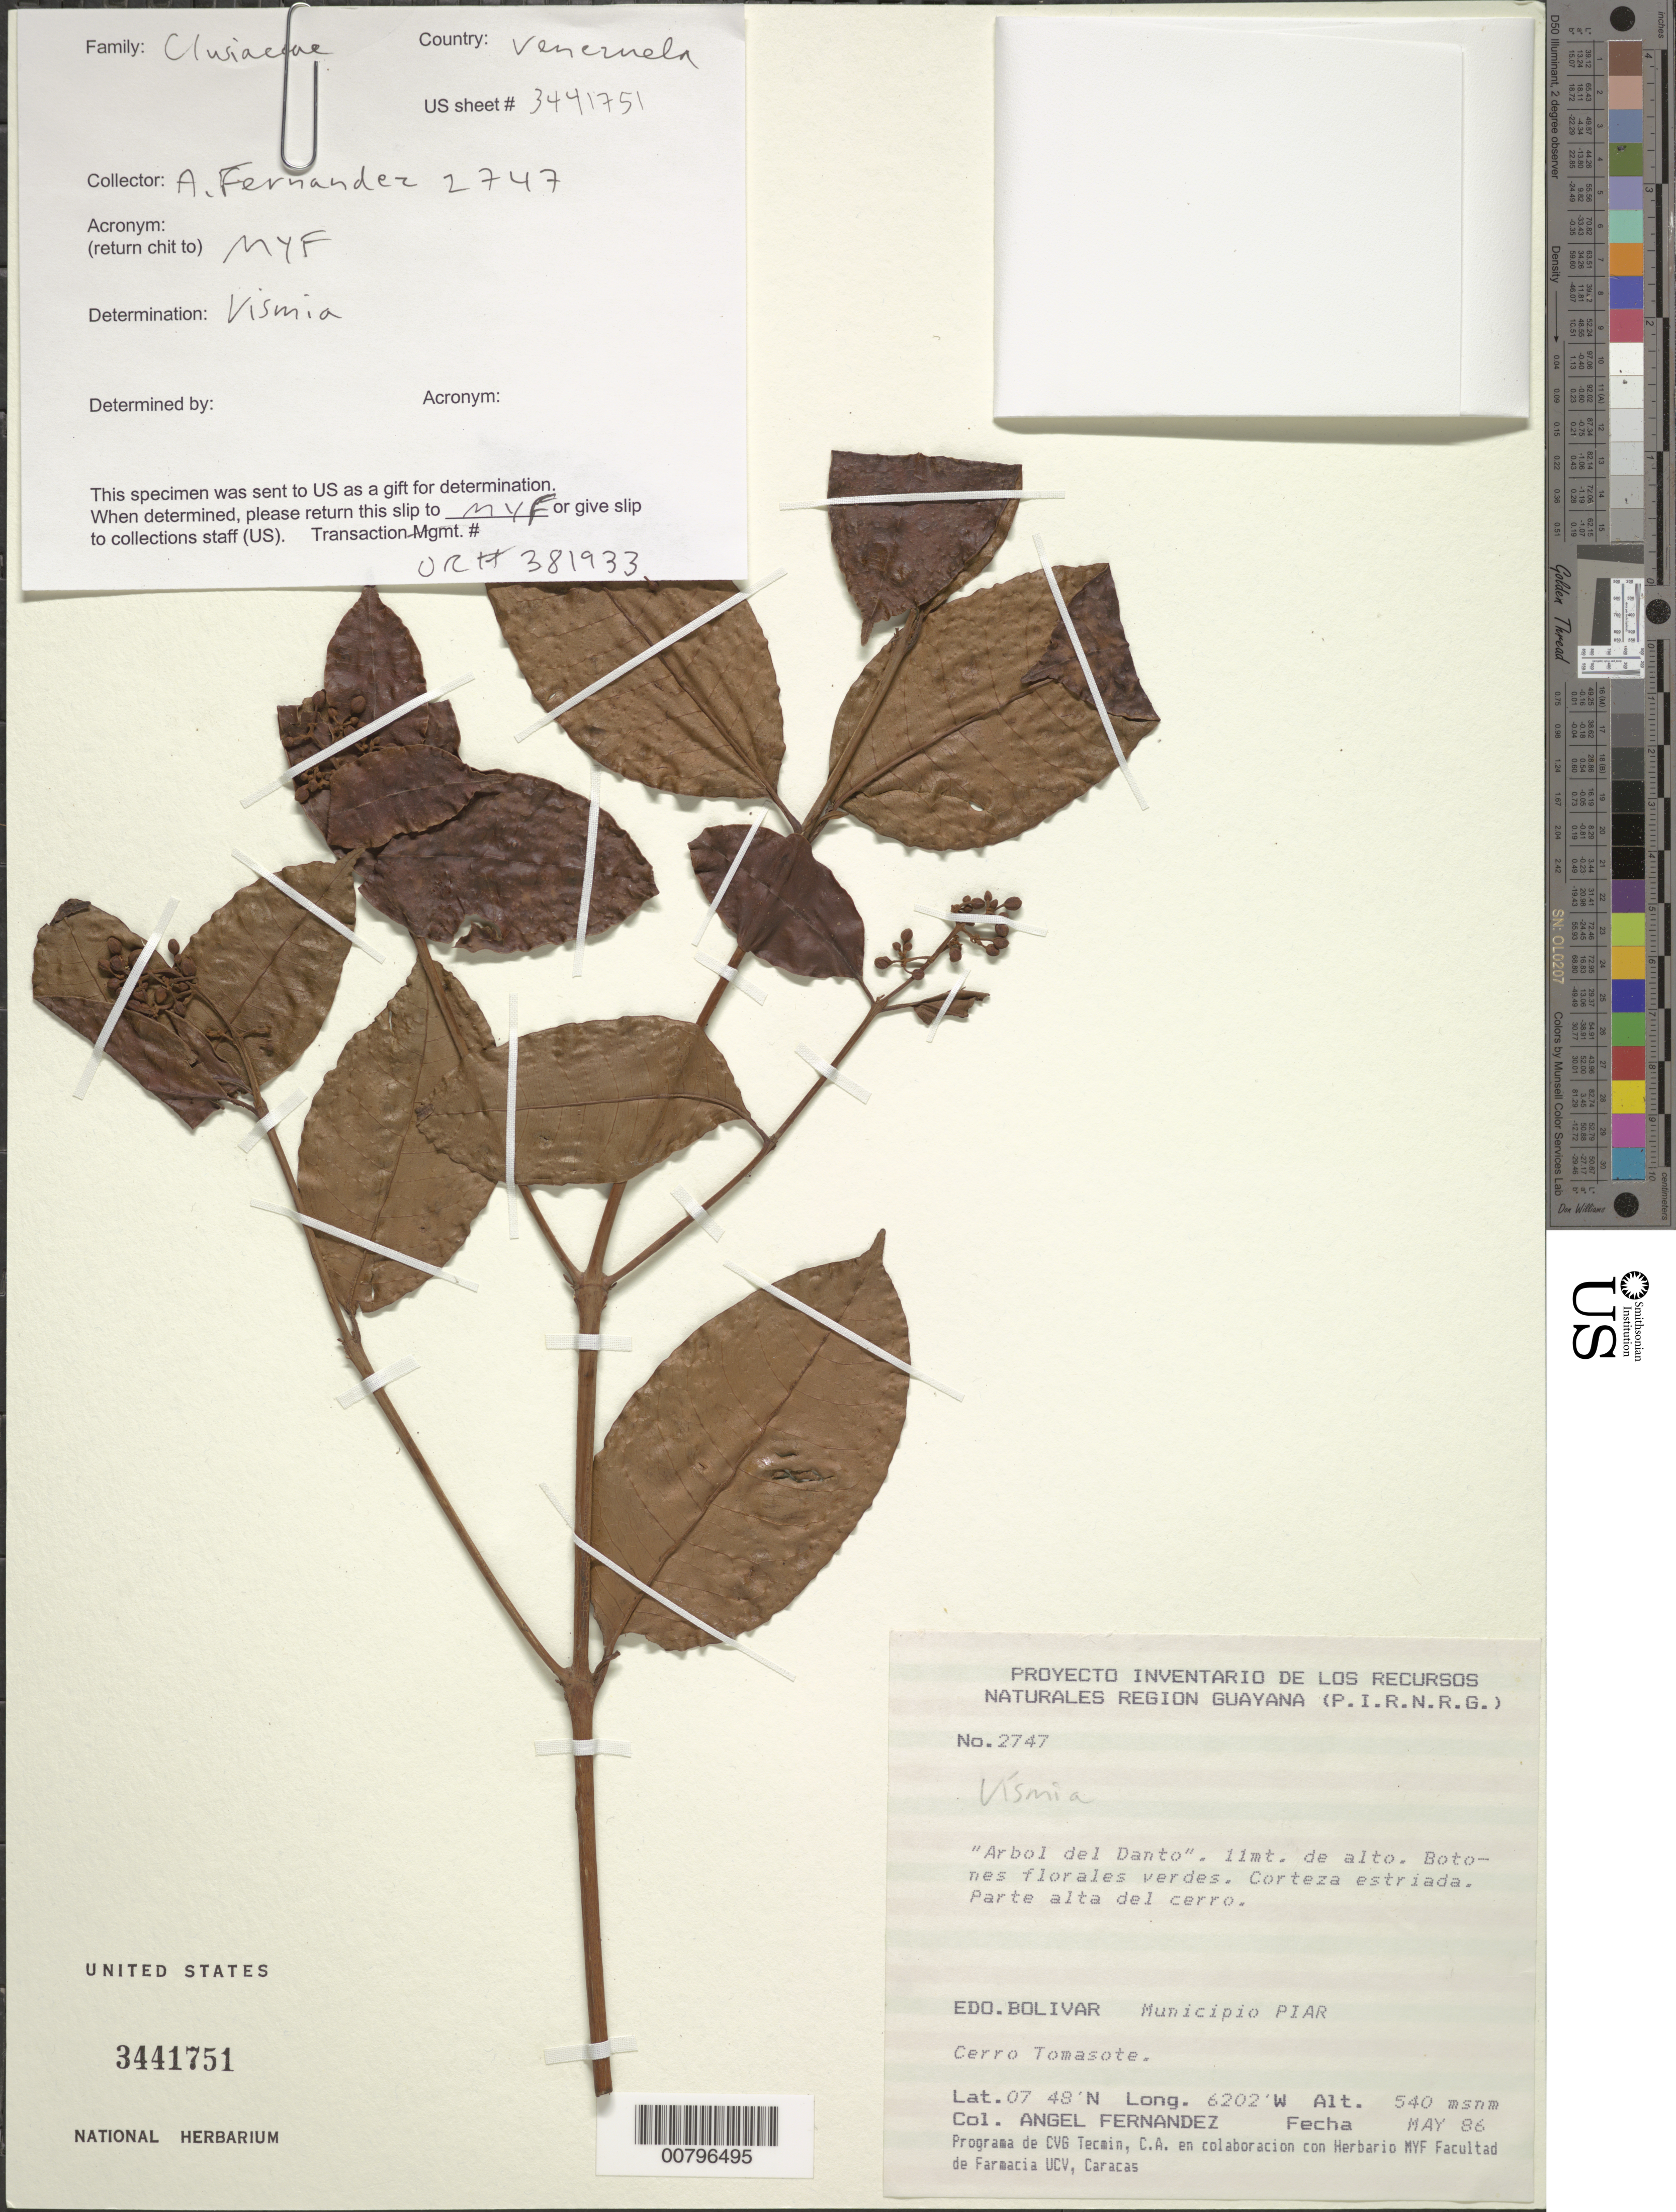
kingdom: Plantae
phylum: Tracheophyta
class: Magnoliopsida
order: Malpighiales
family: Hypericaceae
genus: Vismia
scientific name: Vismia sp.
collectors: A. Fernández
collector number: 2747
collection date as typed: May-86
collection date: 1986-05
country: Venezuela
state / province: Bolívar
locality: Mun. Piar, Cerro Tomasote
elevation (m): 540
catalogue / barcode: US 3441751